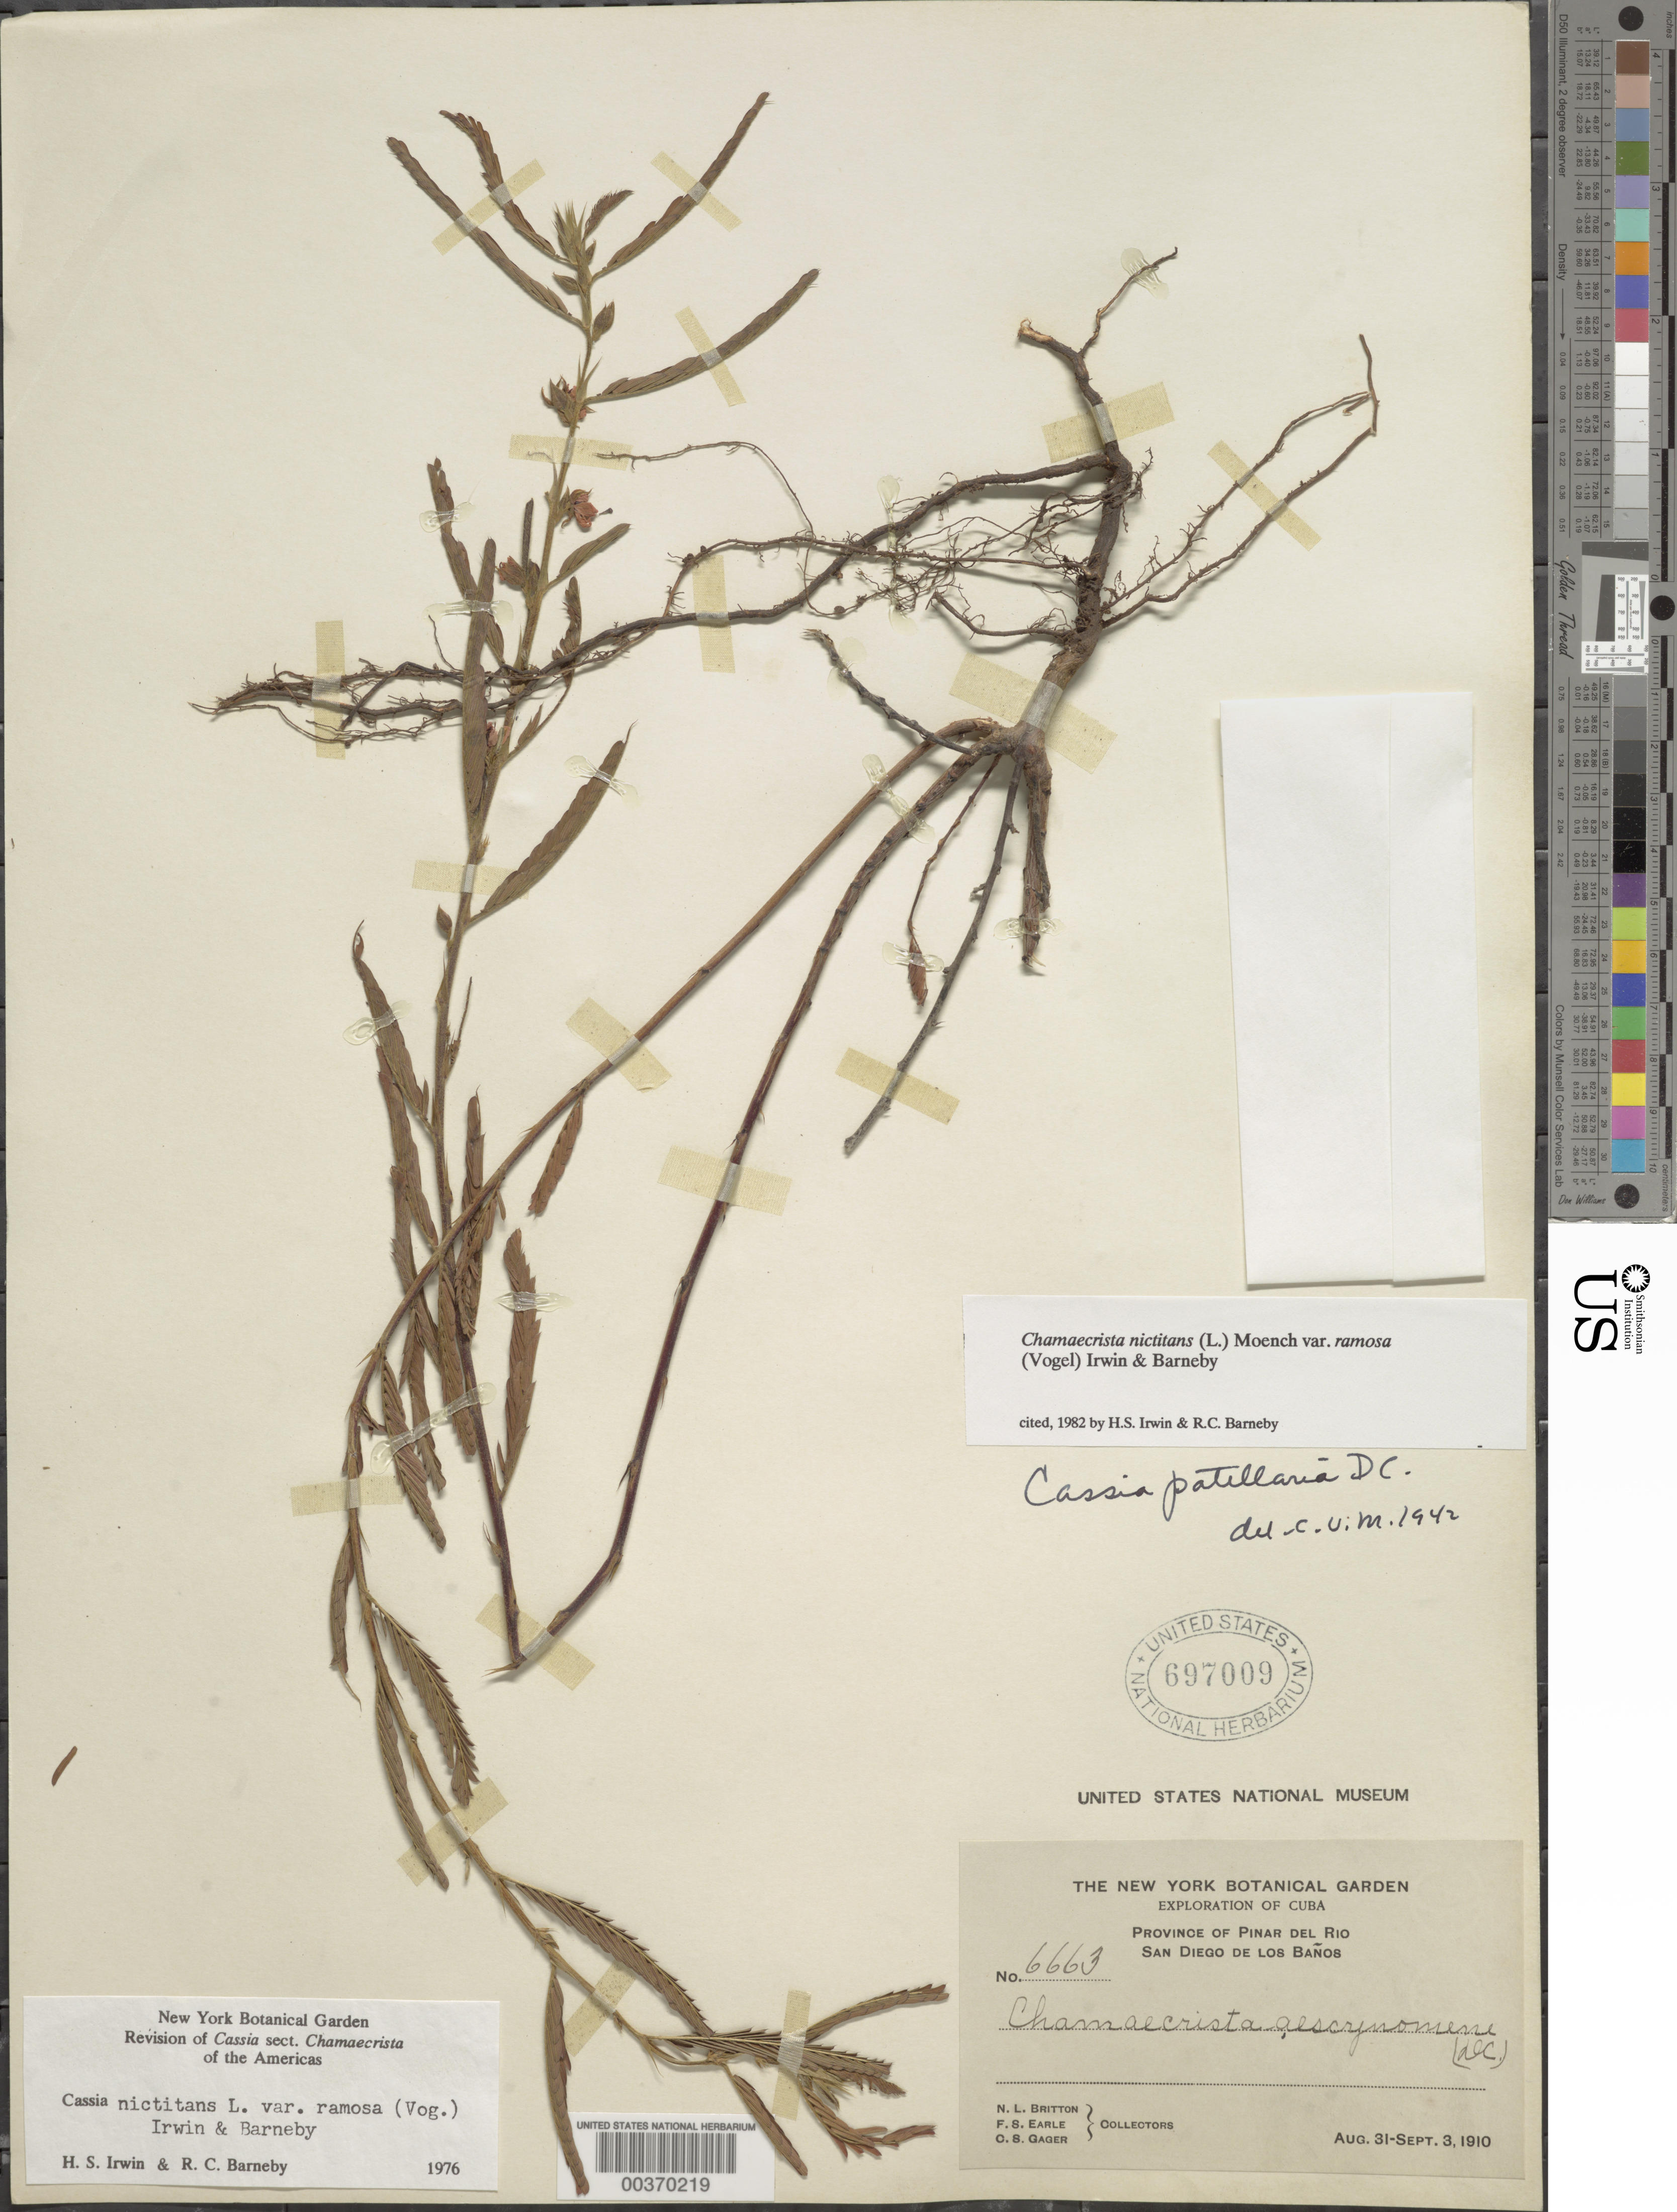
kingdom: Plantae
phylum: Tracheophyta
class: Magnoliopsida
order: Fabales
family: Fabaceae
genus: Chamaecrista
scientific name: Chamaecrista nictitans var. ramosa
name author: (Vogel) H.S. Irwin & Barneby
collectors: N. Britton, F. S. Earle & C. Gager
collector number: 6663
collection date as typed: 31 Aug 1910 to 03 Sep 1910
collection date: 1910-08-31/1910-09-03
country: Cuba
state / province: Pinar del Río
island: Greater Antilles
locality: San diego de los banos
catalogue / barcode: US 697009